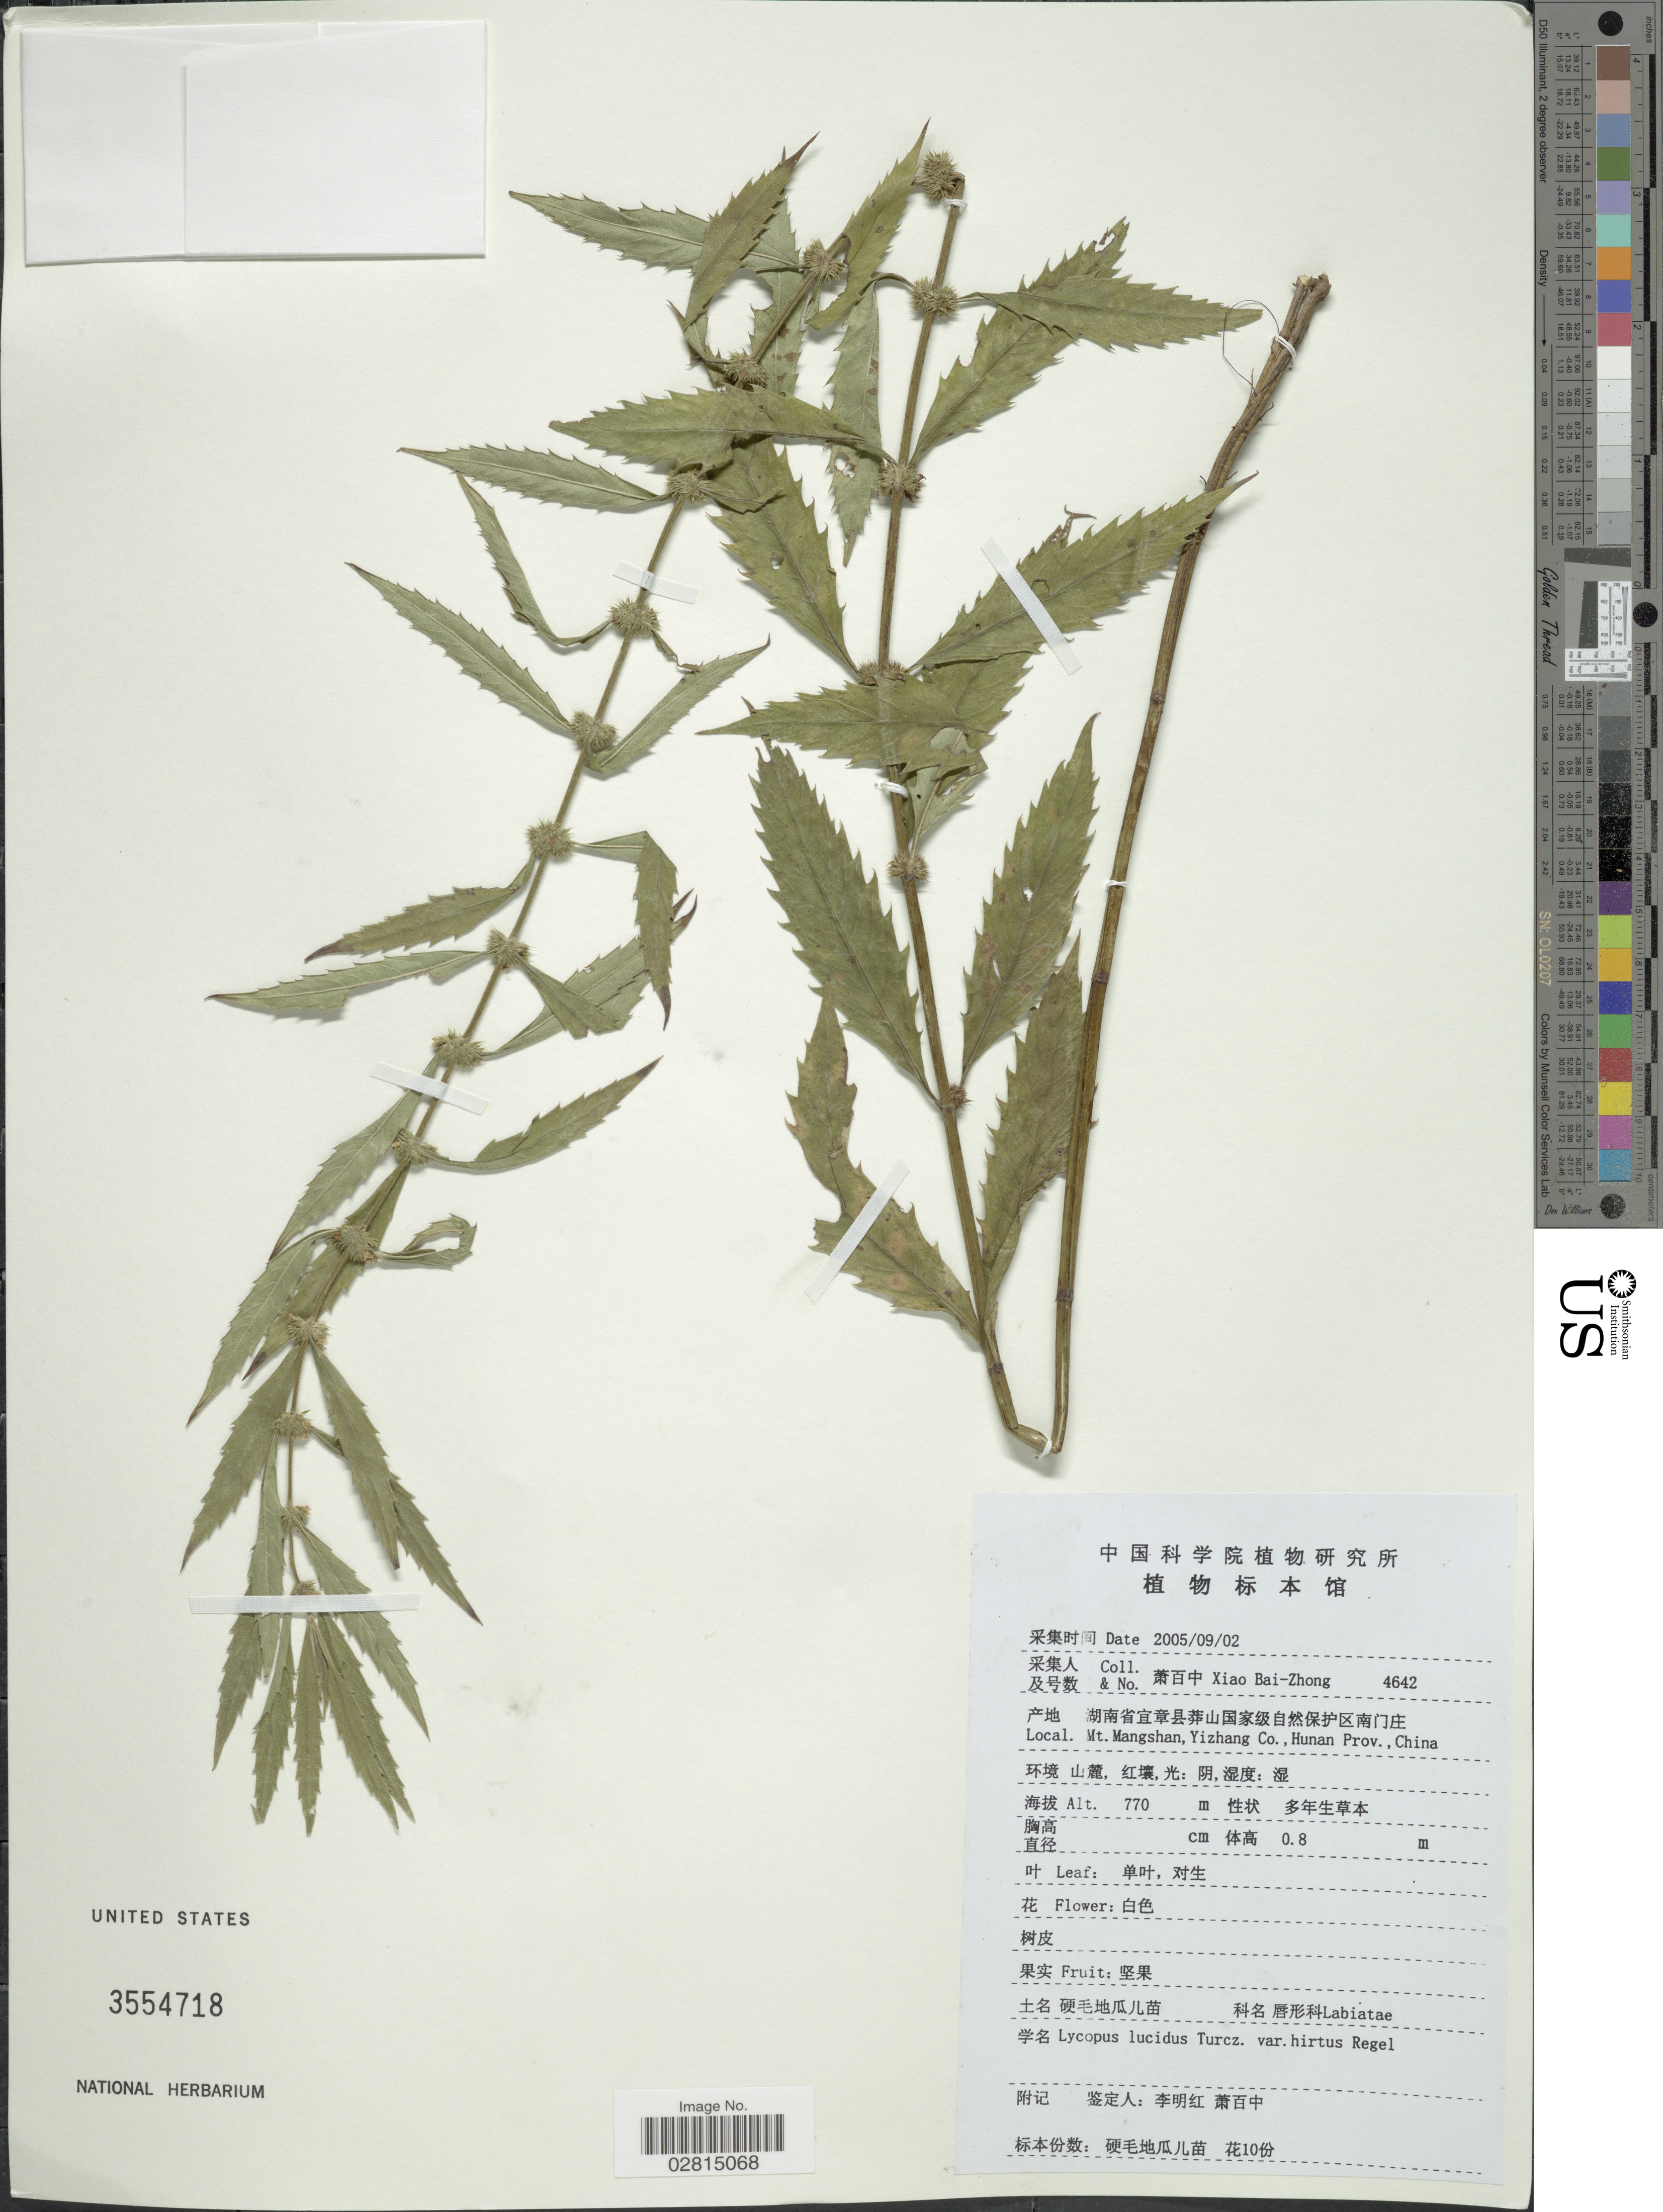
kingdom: Plantae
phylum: Tracheophyta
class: Magnoliopsida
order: Lamiales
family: Lamiaceae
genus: Lycopus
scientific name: Lycopus lucidus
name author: Turcz. ex Benth.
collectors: B. Z. Xiao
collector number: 4642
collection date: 2005-09-02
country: China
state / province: Hunan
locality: Mt. Mangshan, Yizhang Co.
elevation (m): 770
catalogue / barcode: US 3554718